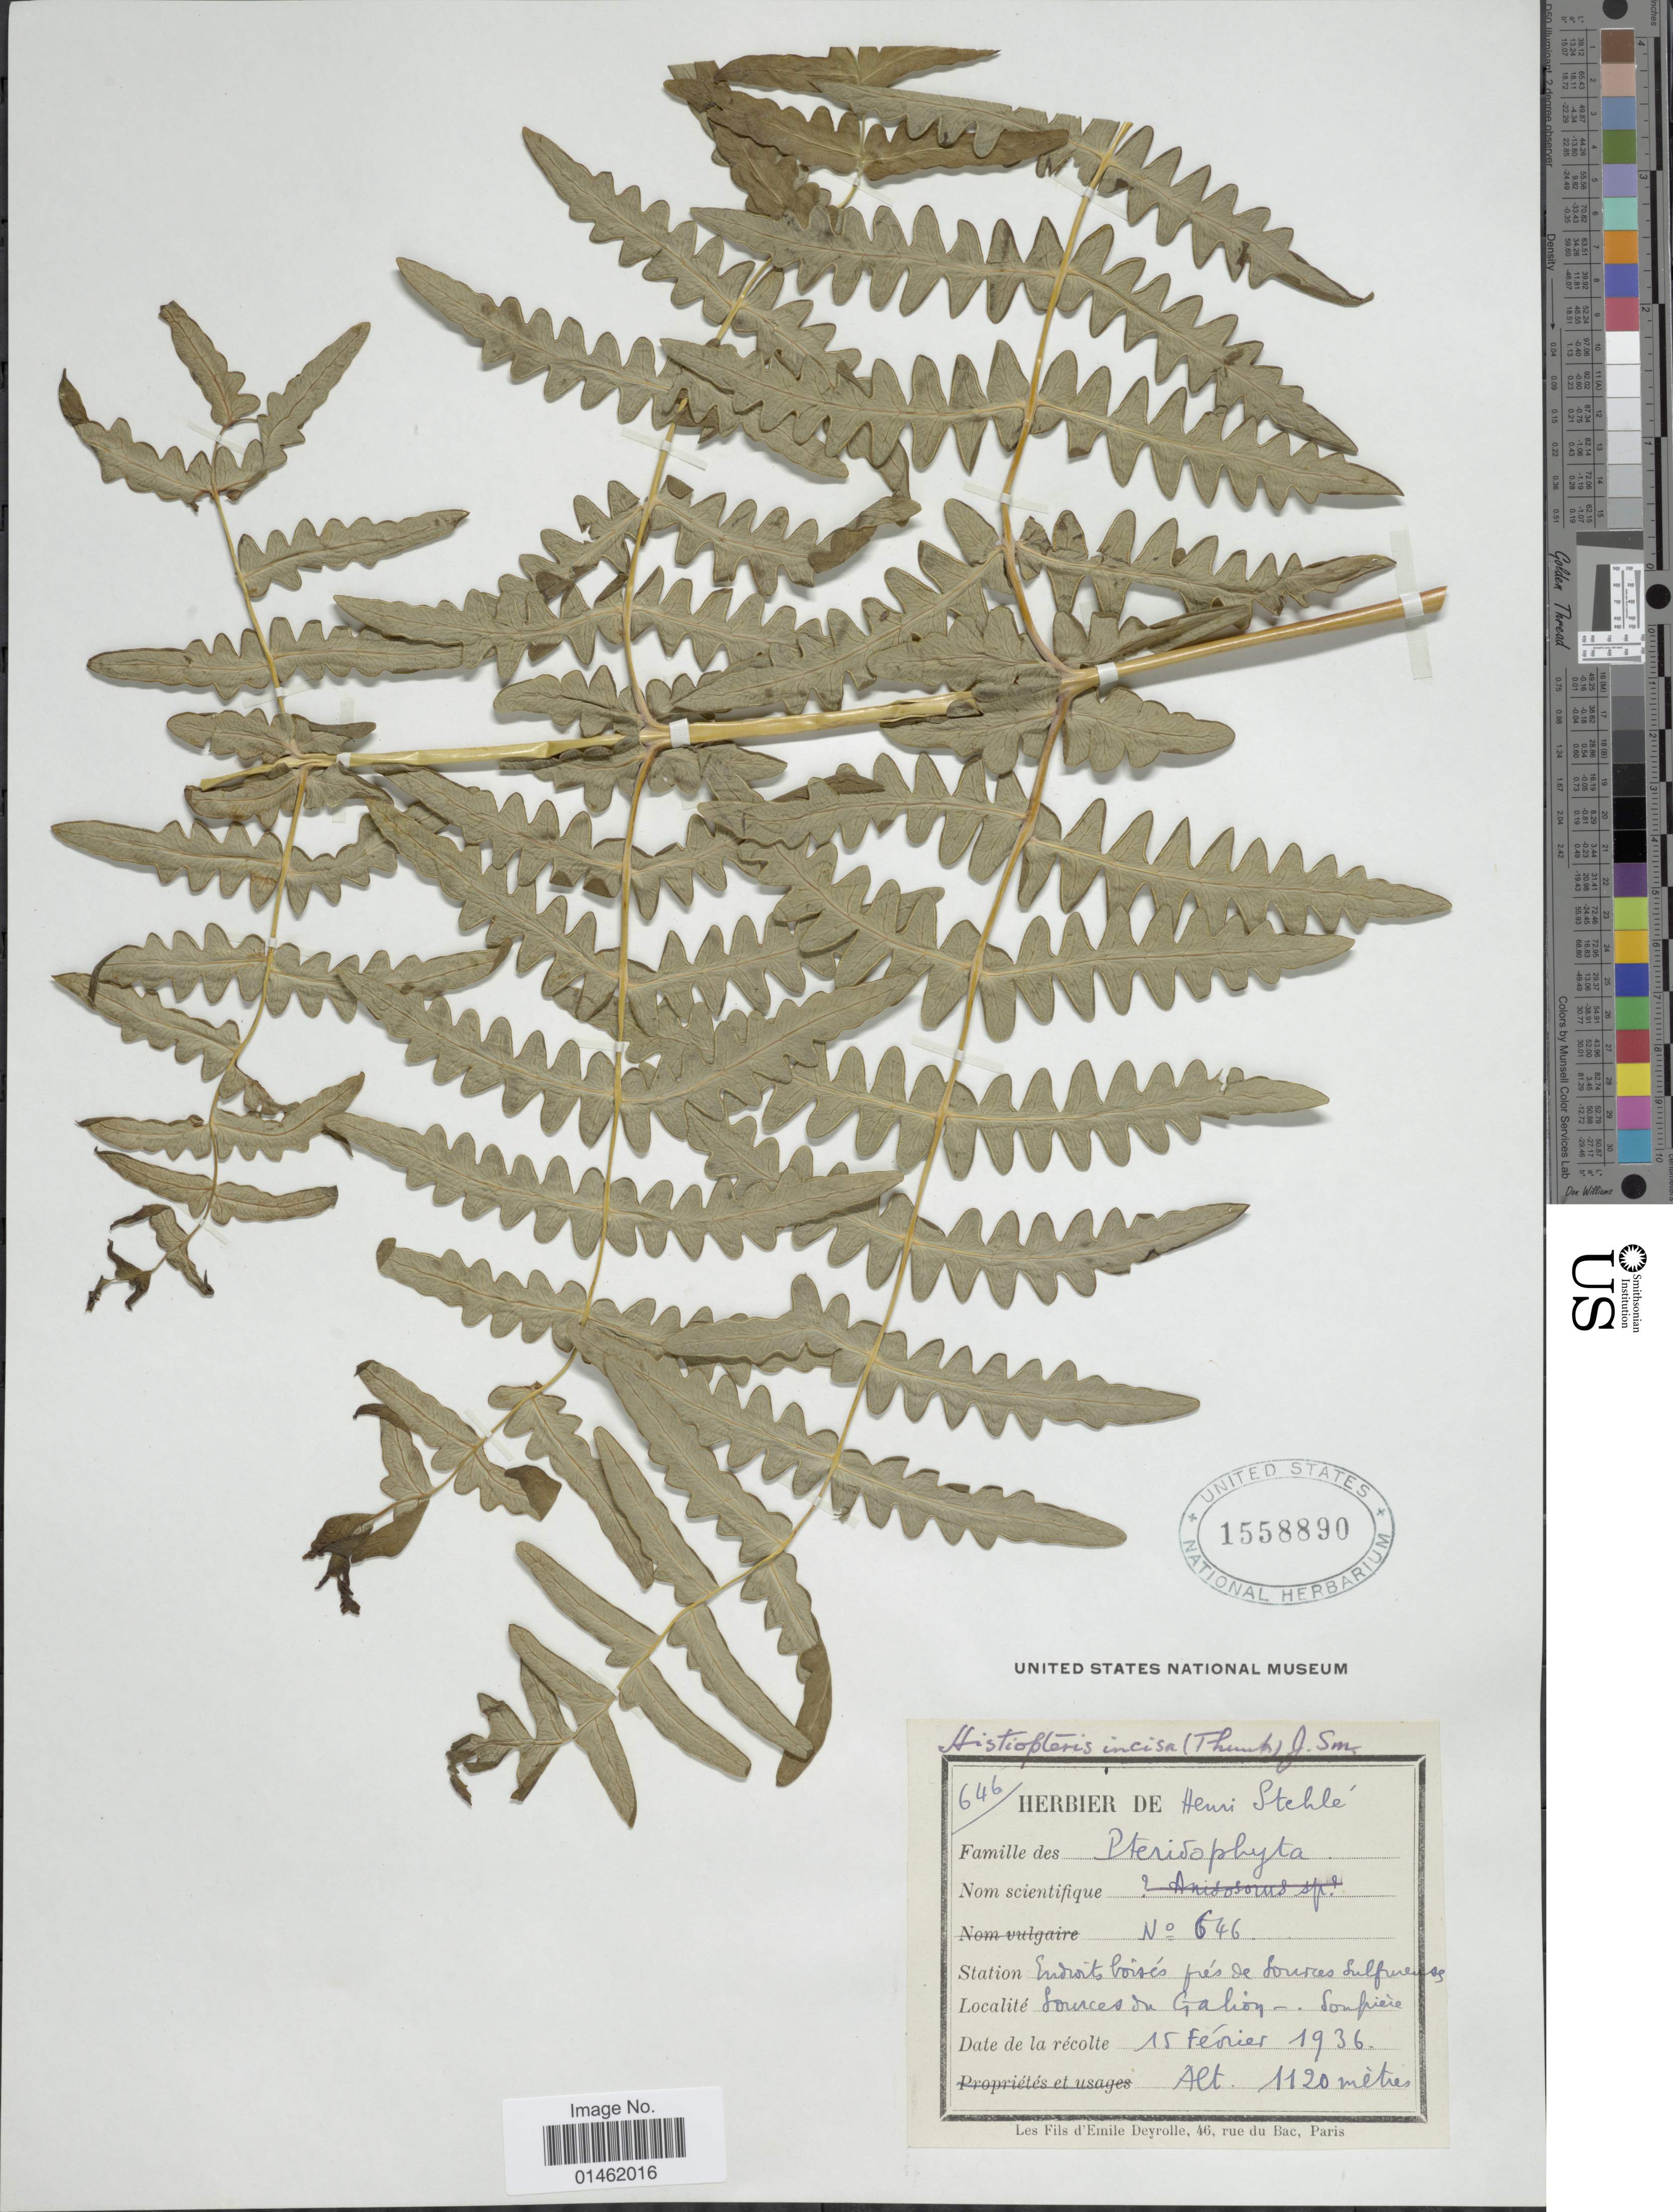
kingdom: Plantae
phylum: Tracheophyta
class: Polypodiopsida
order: Polypodiales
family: Dennstaedtiaceae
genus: Histiopteris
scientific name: Histiopteris incisa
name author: (Thunb.) J. Sm.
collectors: H. Stehlé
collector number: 646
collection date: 1936-02-15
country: Guadeloupe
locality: Endroits boises pres de sources sulfurense, Sources du Galion-Soufrière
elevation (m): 1120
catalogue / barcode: US 1558890